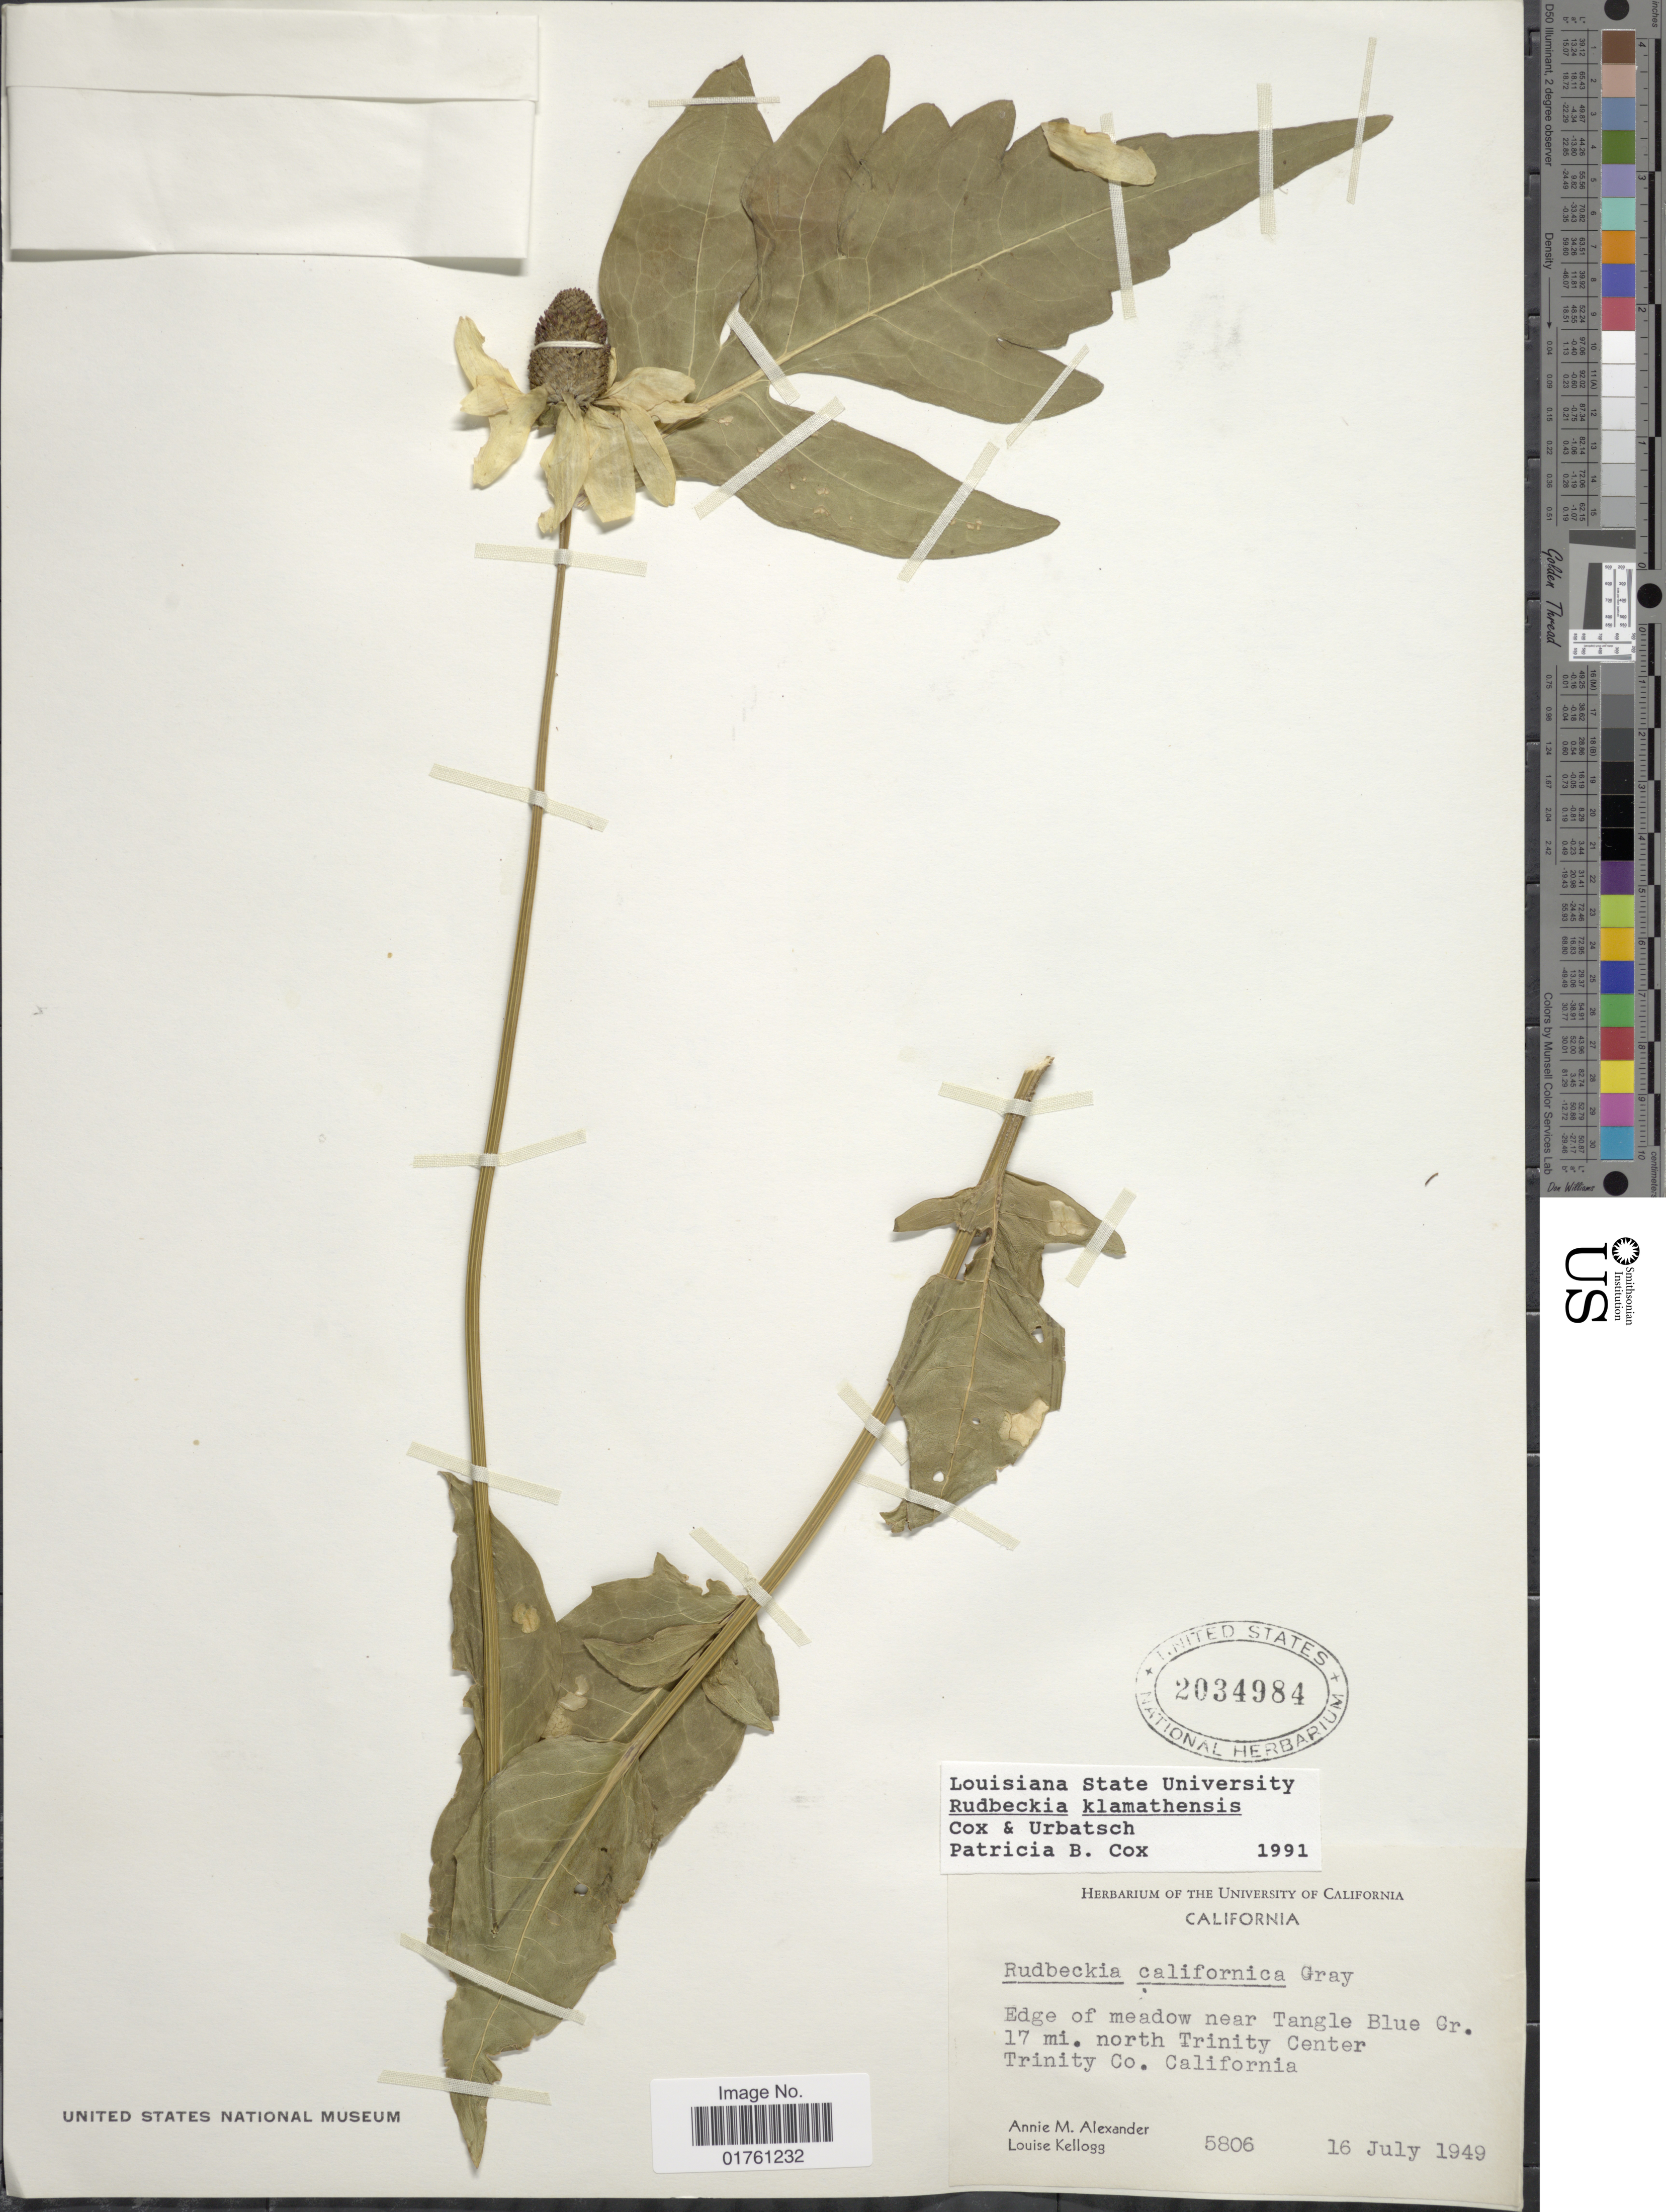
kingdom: Plantae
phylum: Tracheophyta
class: Magnoliopsida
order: Asterales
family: Asteraceae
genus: Rudbeckia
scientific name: Rudbeckia klamathensis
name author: P.B. Cox &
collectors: A. M. Alexander & L. Kellogg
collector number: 5806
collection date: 1949-07-16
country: United States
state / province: California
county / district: Trinity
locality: Edge of meadow near Tangle Blue Cr. 17 mi north Trinity Center Trinity Co. California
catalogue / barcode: US 2034984